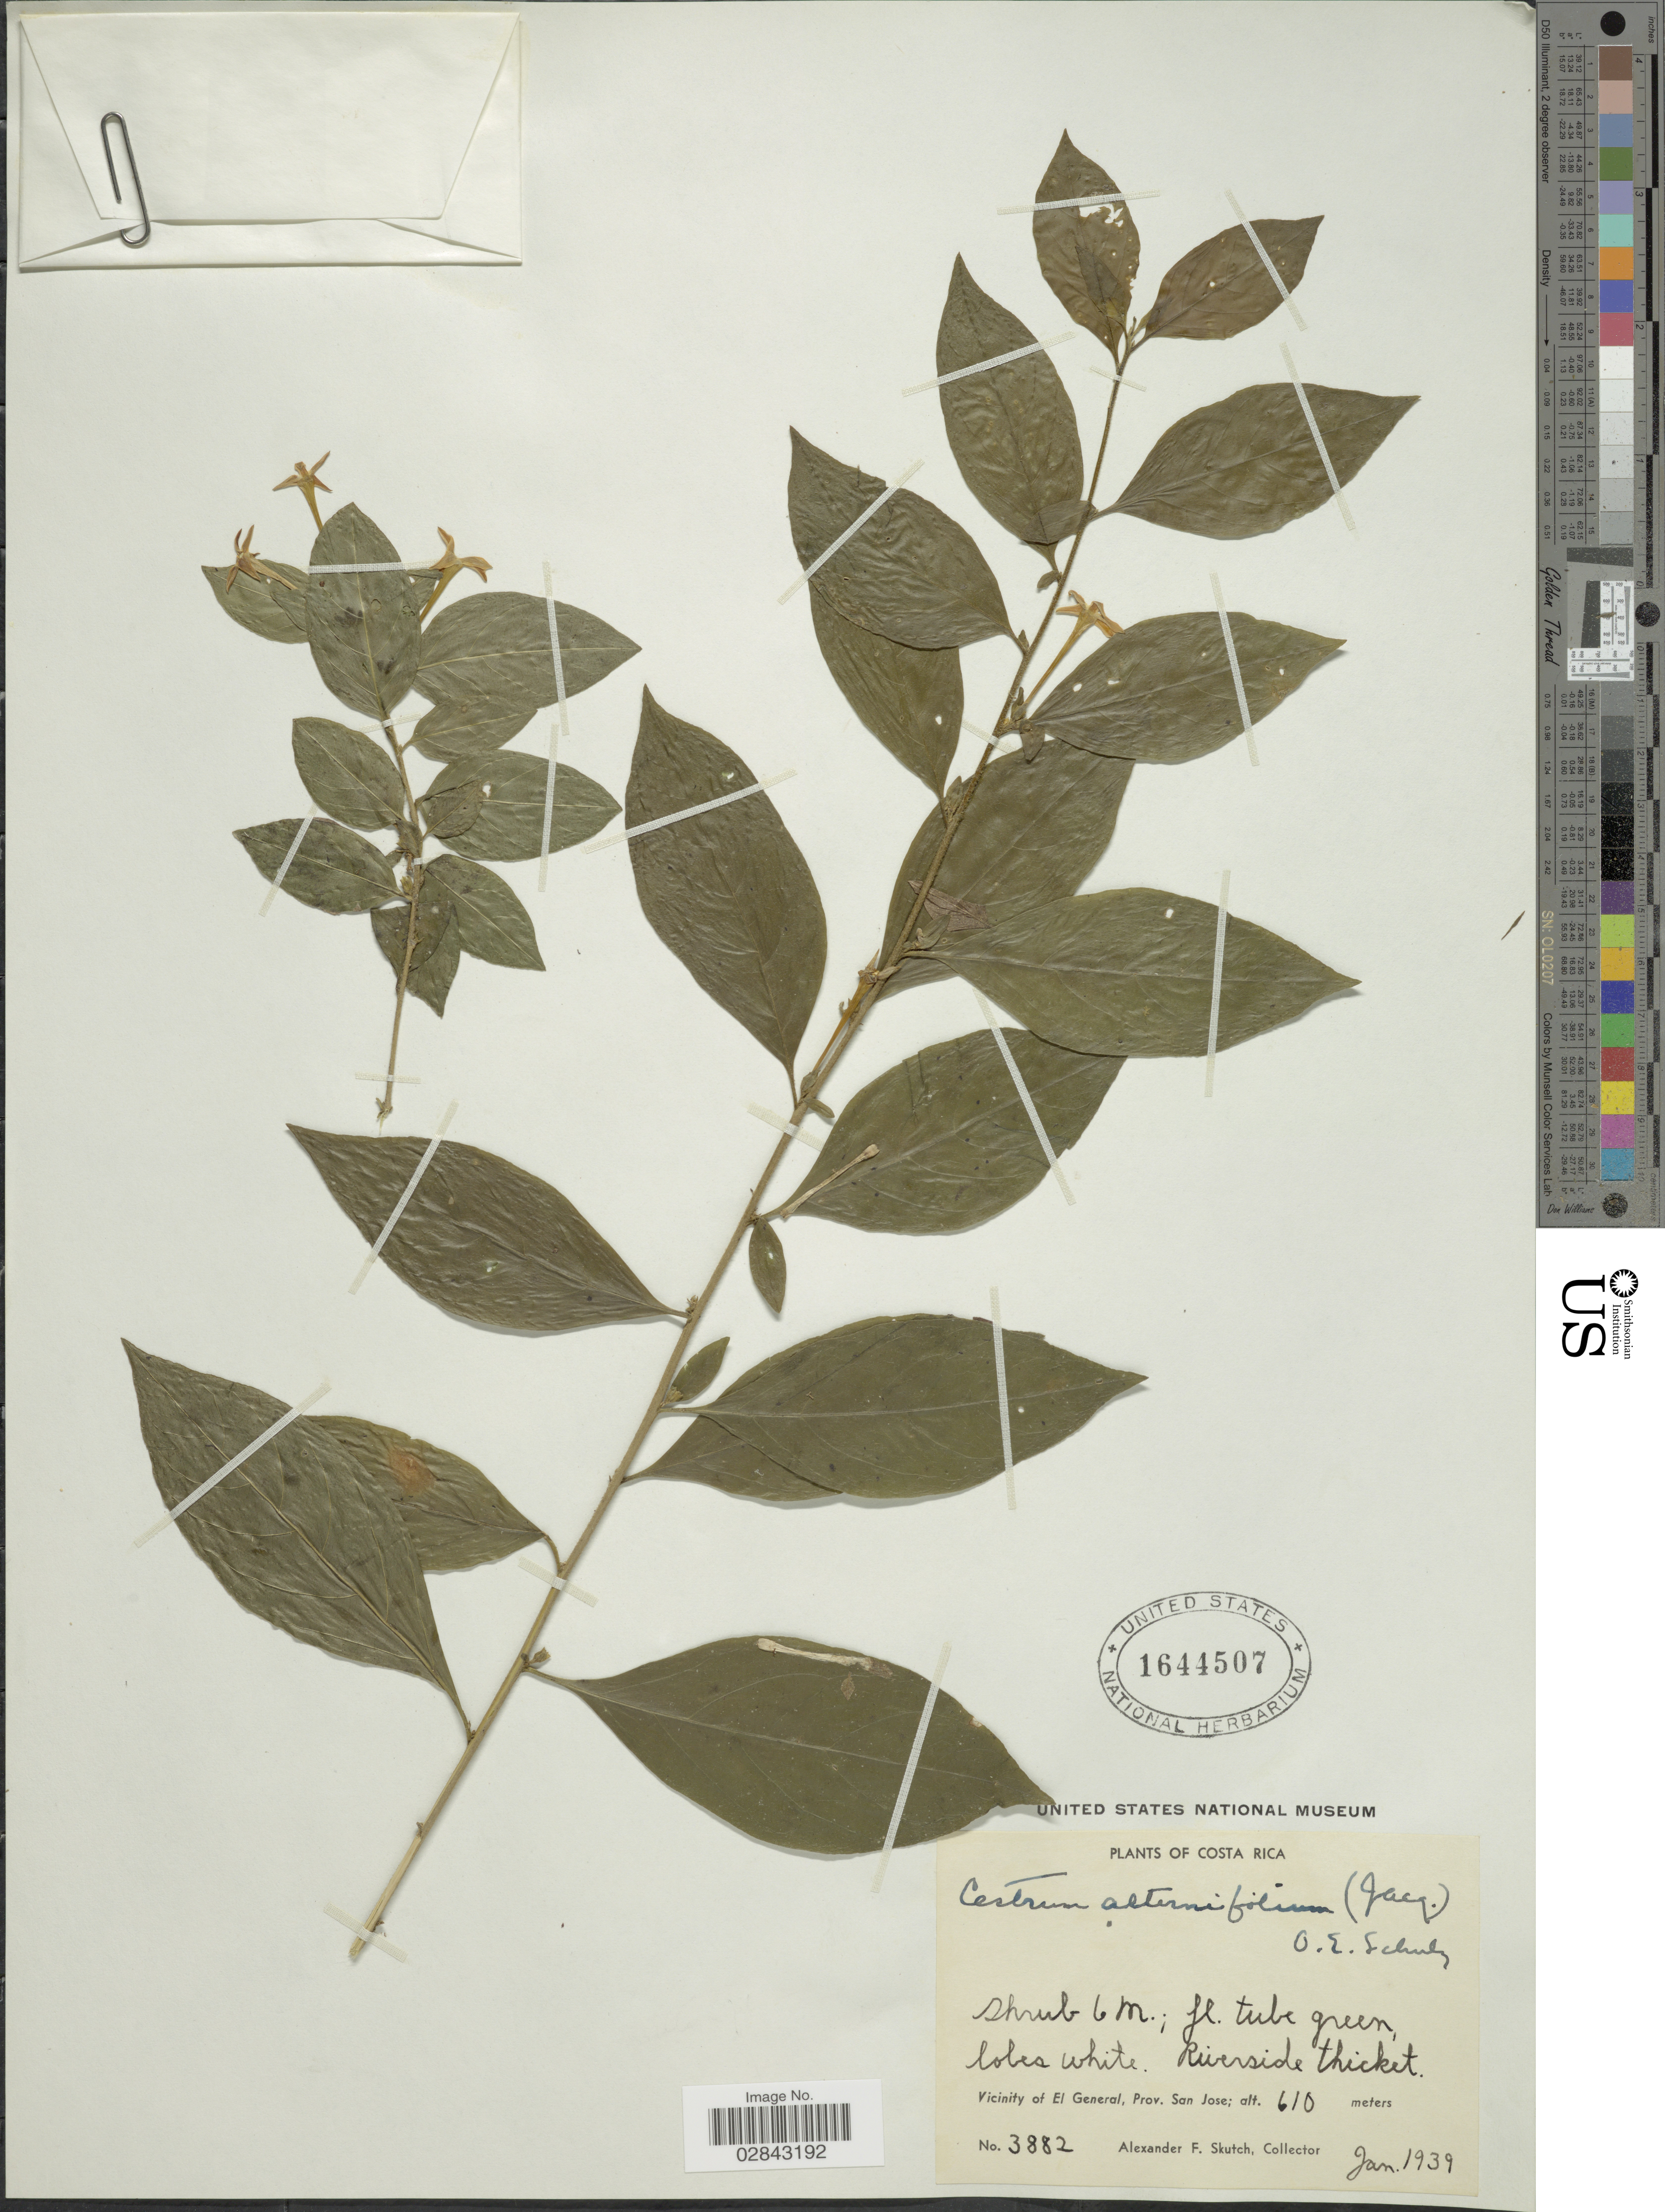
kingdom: Plantae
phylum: Tracheophyta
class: Magnoliopsida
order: Solanales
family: Solanaceae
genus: Cestrum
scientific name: Cestrum alternifolium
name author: (Jacq.) O.E. Schulz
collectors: A. F. Skutch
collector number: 3882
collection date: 1939-01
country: Costa Rica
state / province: San José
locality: Vicinity of El General.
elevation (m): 610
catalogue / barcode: US 1644507